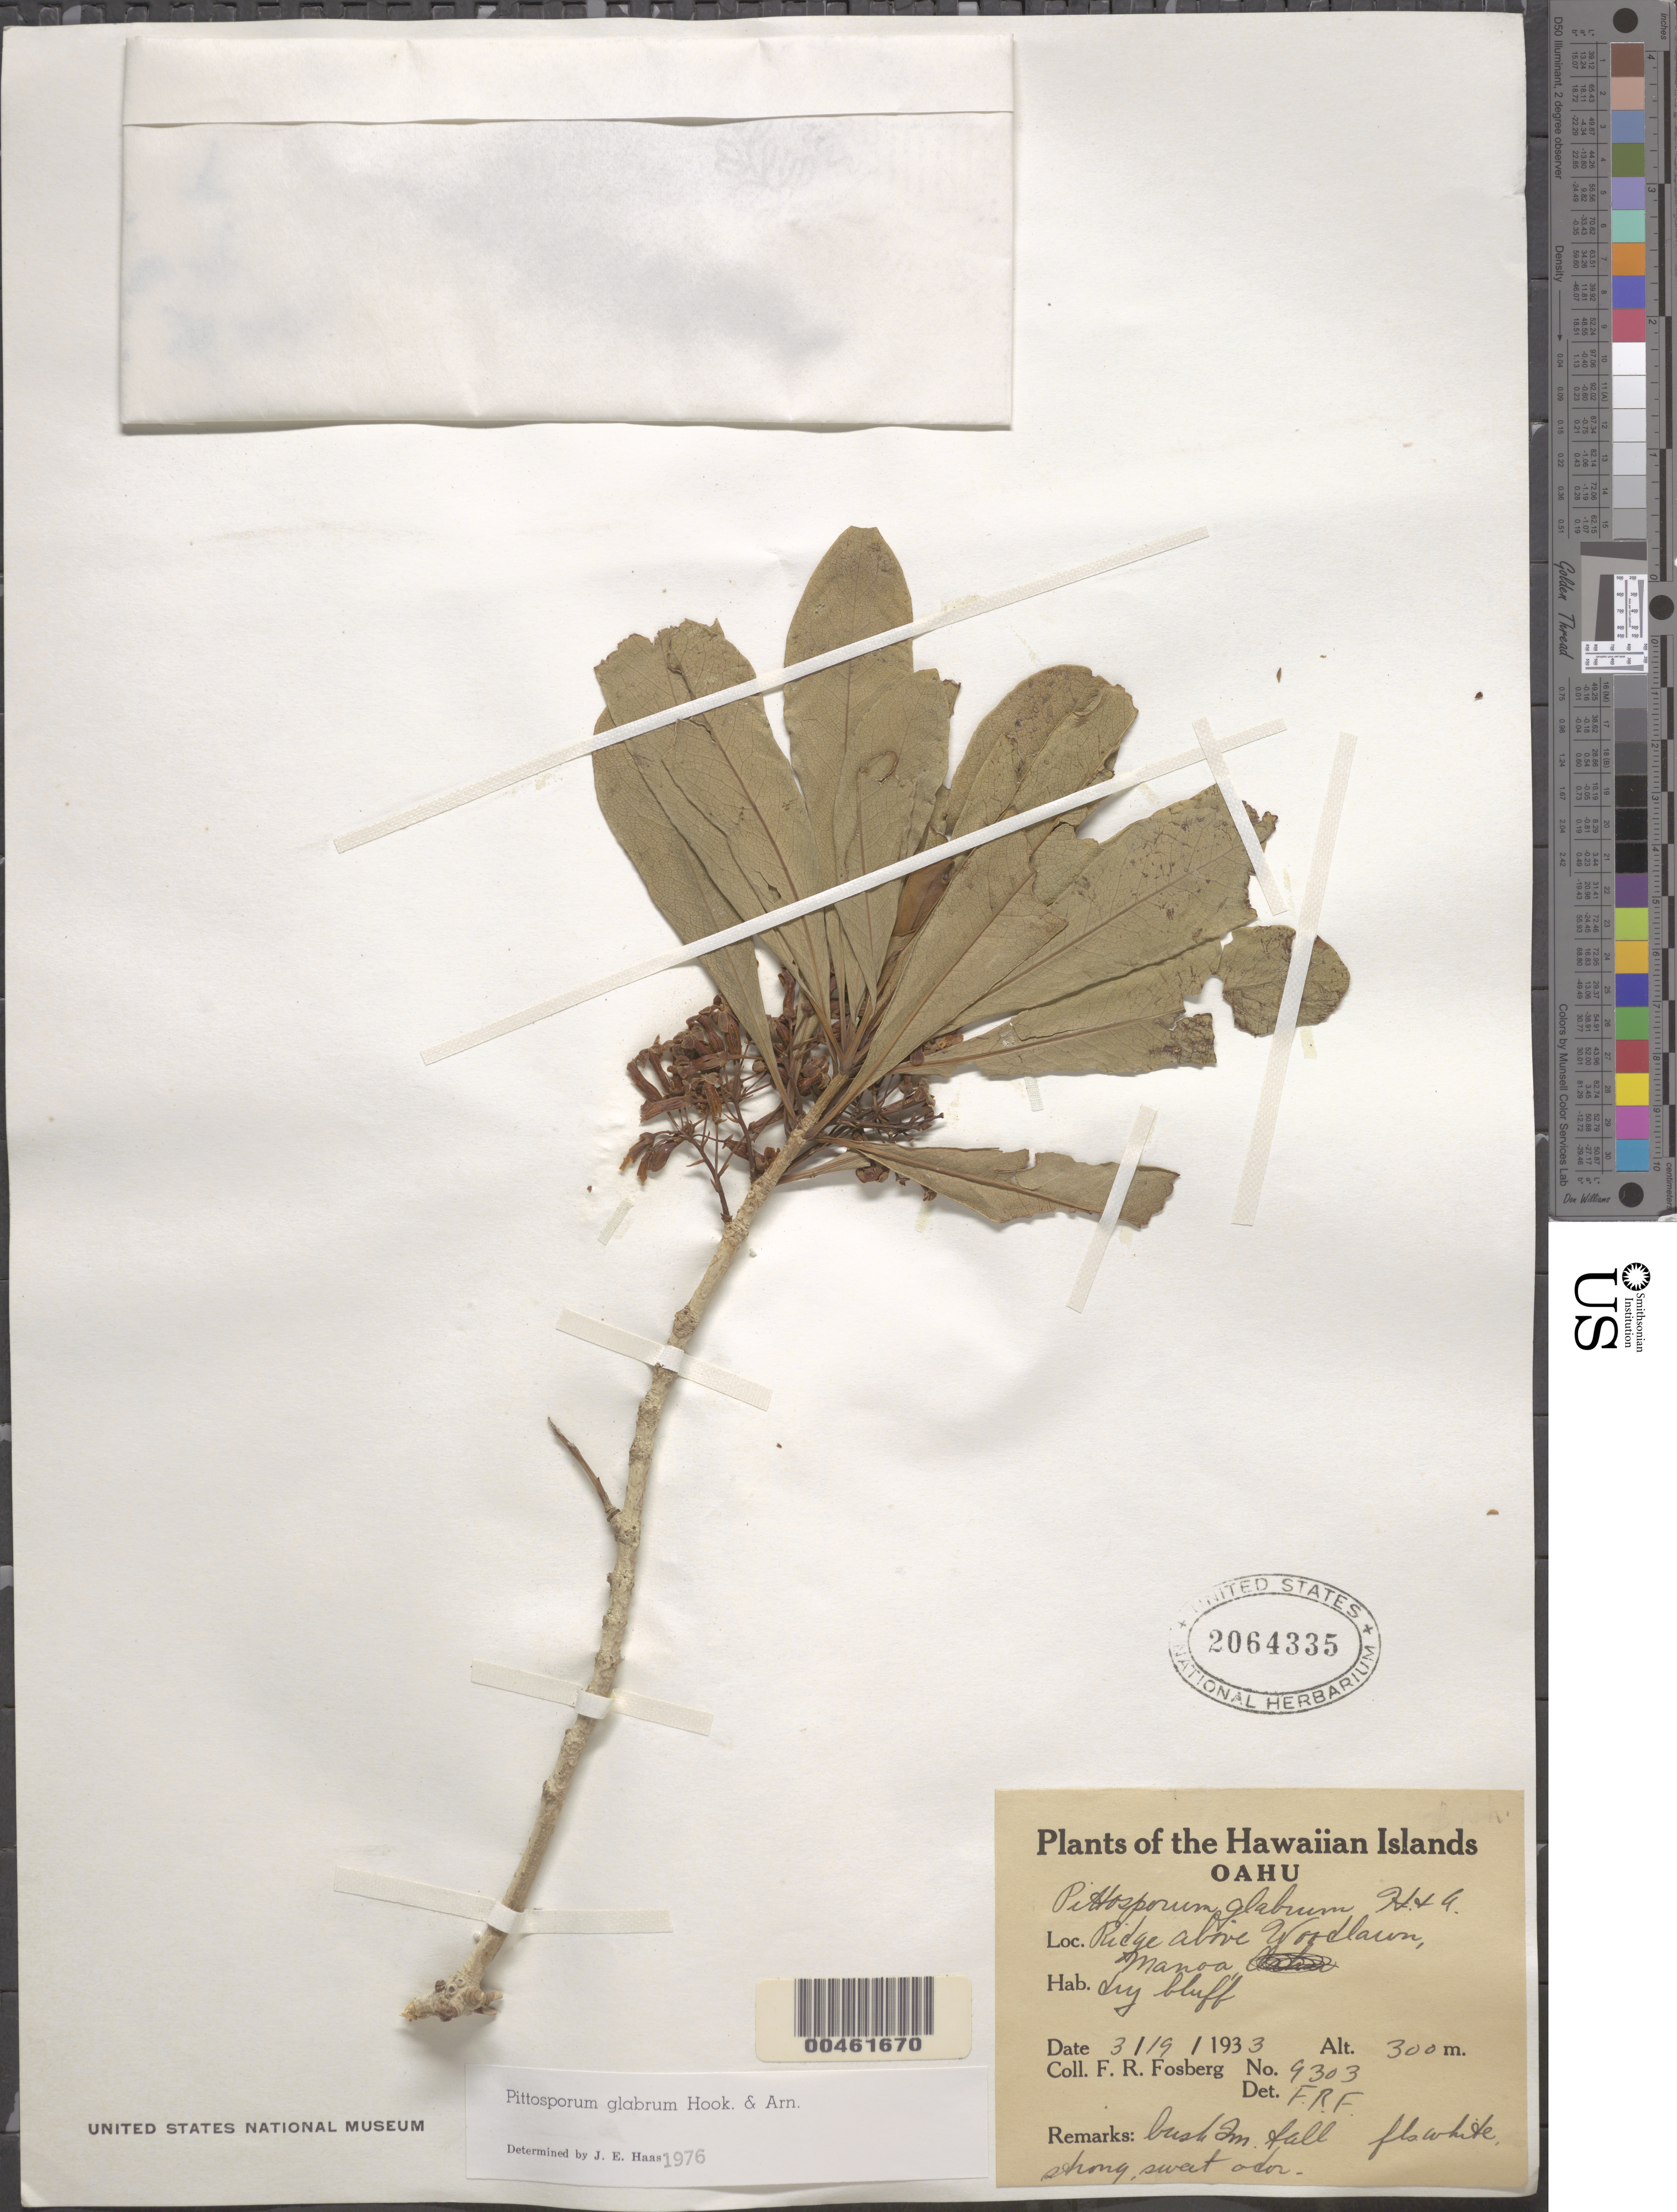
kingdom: Plantae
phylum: Tracheophyta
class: Magnoliopsida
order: Apiales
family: Pittosporaceae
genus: Pittosporum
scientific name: Pittosporum glabrum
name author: Hook. & Arn.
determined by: Haas, J. E.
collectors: F. R. Fosberg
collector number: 9303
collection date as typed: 19 Mar 1933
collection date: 1933-03-19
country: United States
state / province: Hawaii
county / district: Honolulu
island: Oahu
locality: Ridge above Woodlawn, Manoa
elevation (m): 300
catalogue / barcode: US 2064335